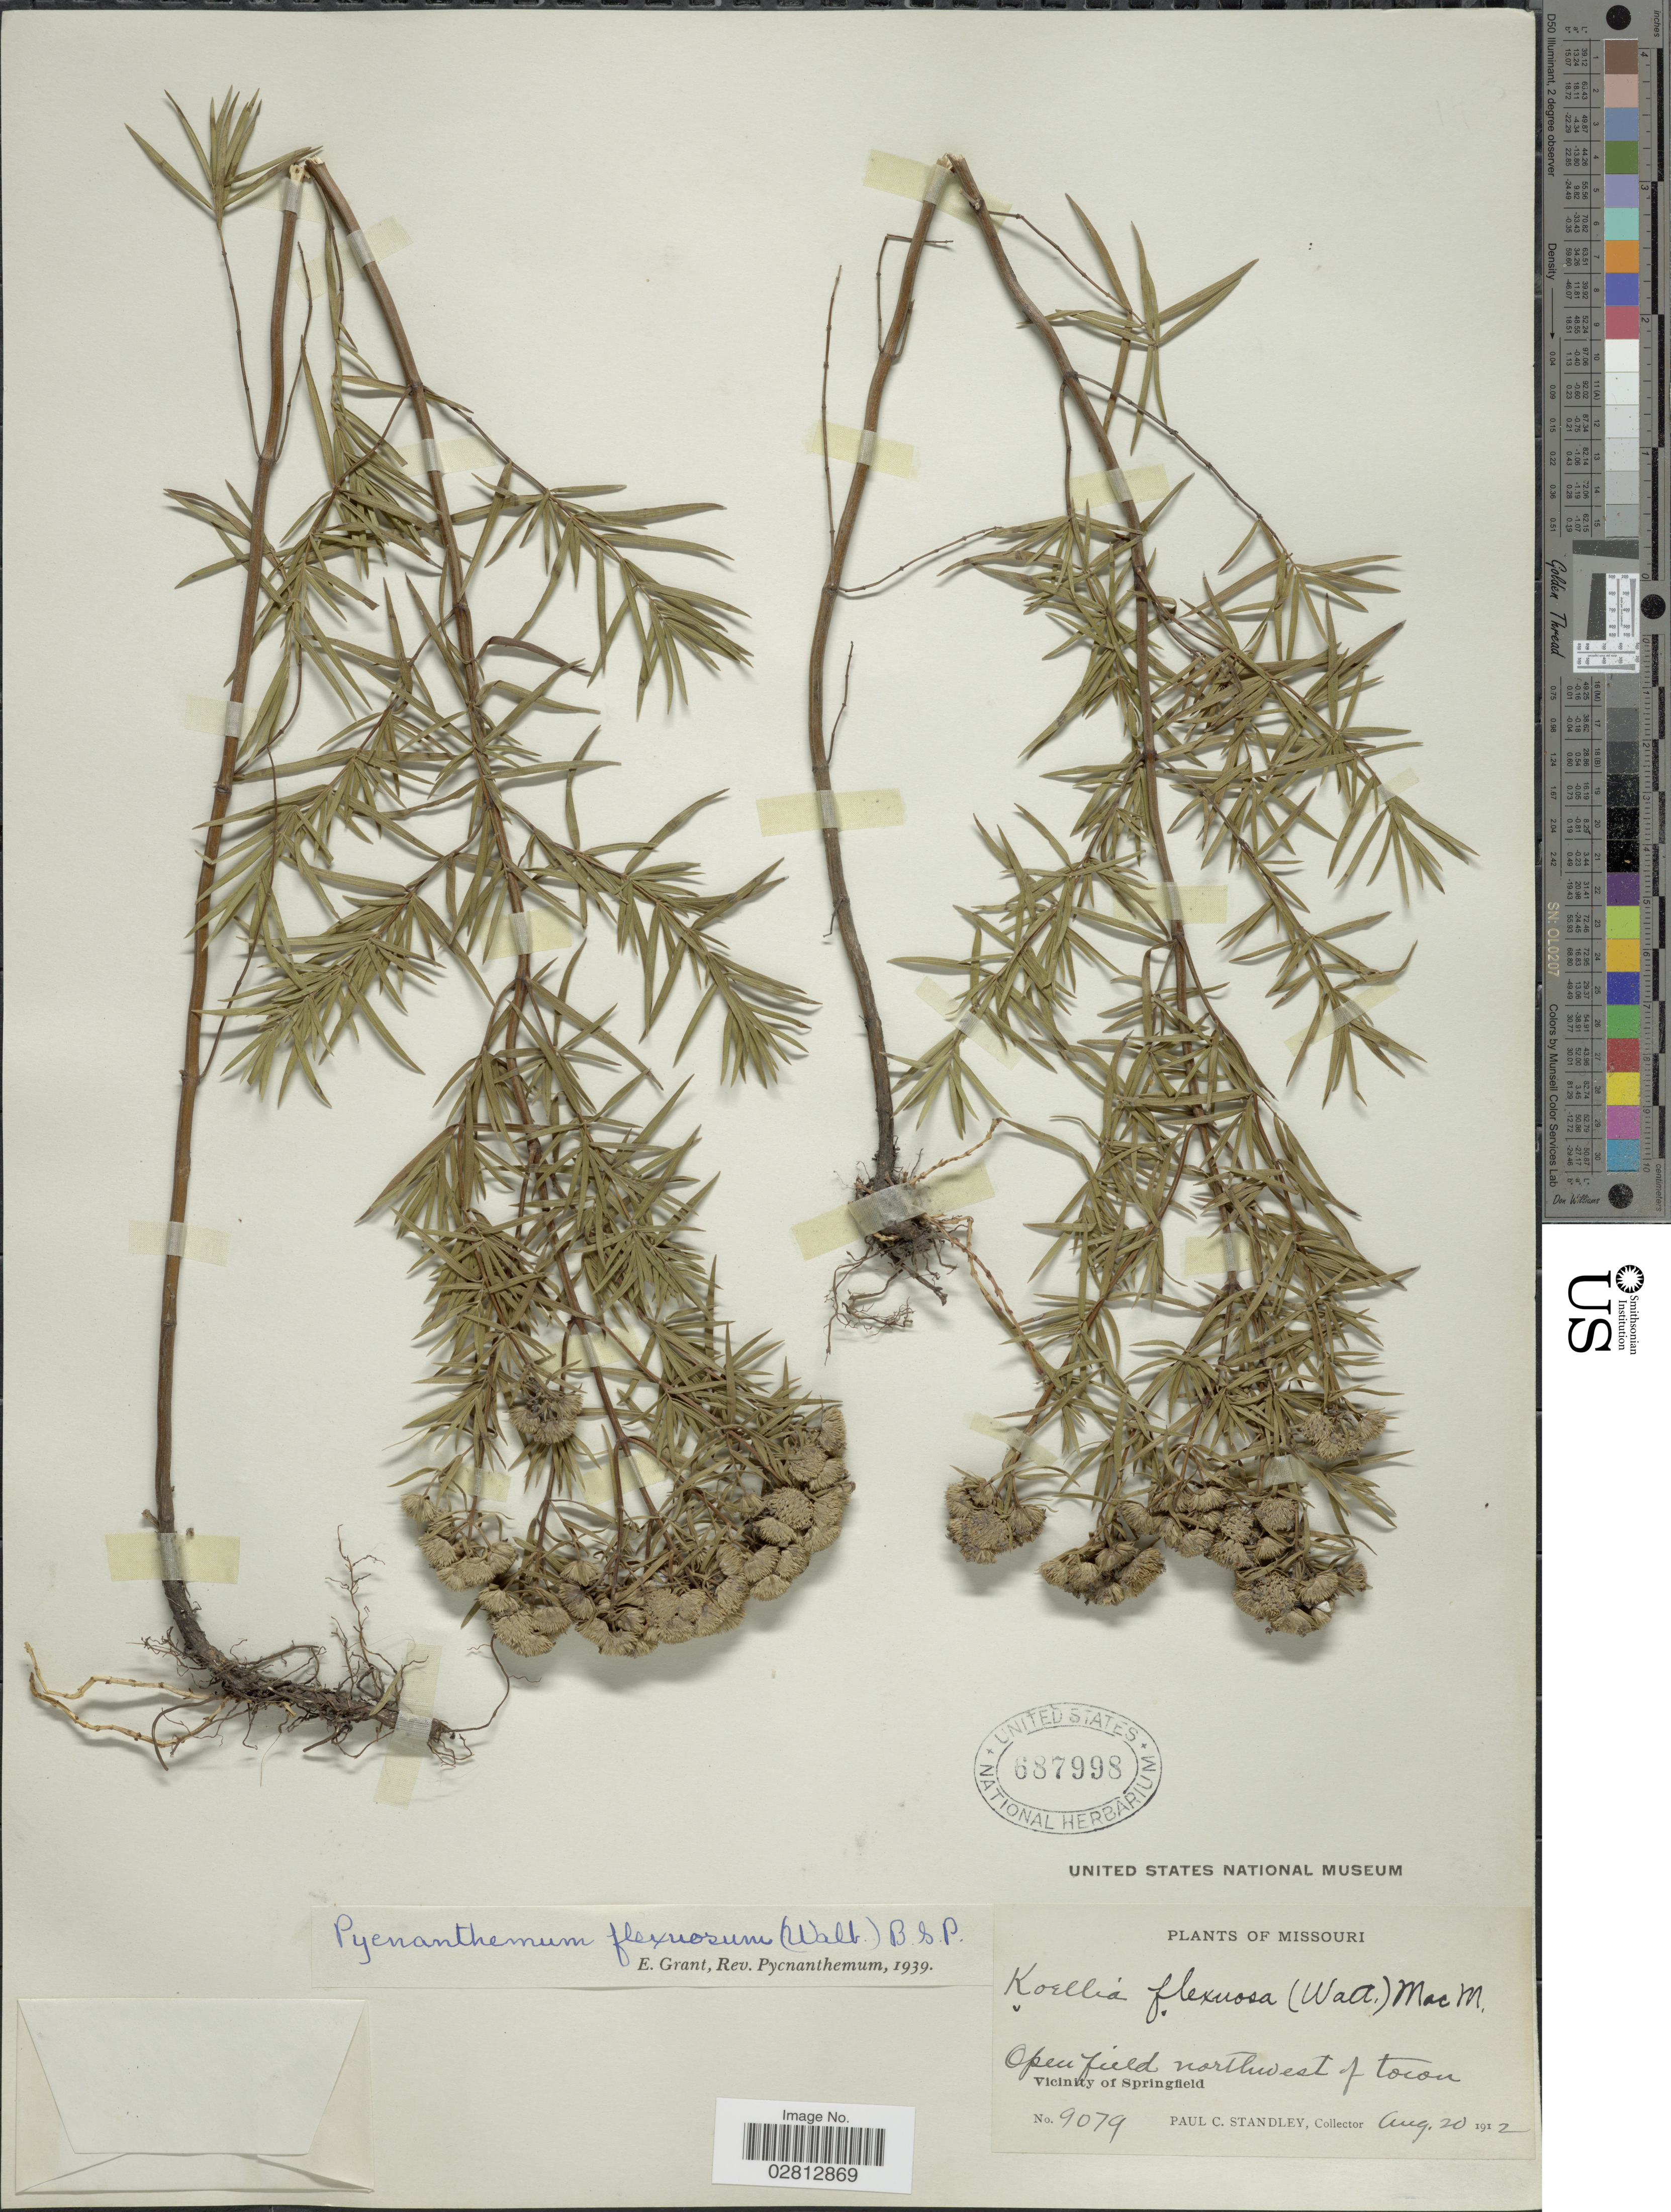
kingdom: Plantae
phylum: Tracheophyta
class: Magnoliopsida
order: Lamiales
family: Lamiaceae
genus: Pycnanthemum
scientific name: Pycnanthemum tenuifolium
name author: Schrad.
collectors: P. C. Standley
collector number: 9079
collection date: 1912-08-20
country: United States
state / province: Missouri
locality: Open field northwest of town. Vicinity of Springfield.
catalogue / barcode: US 687998